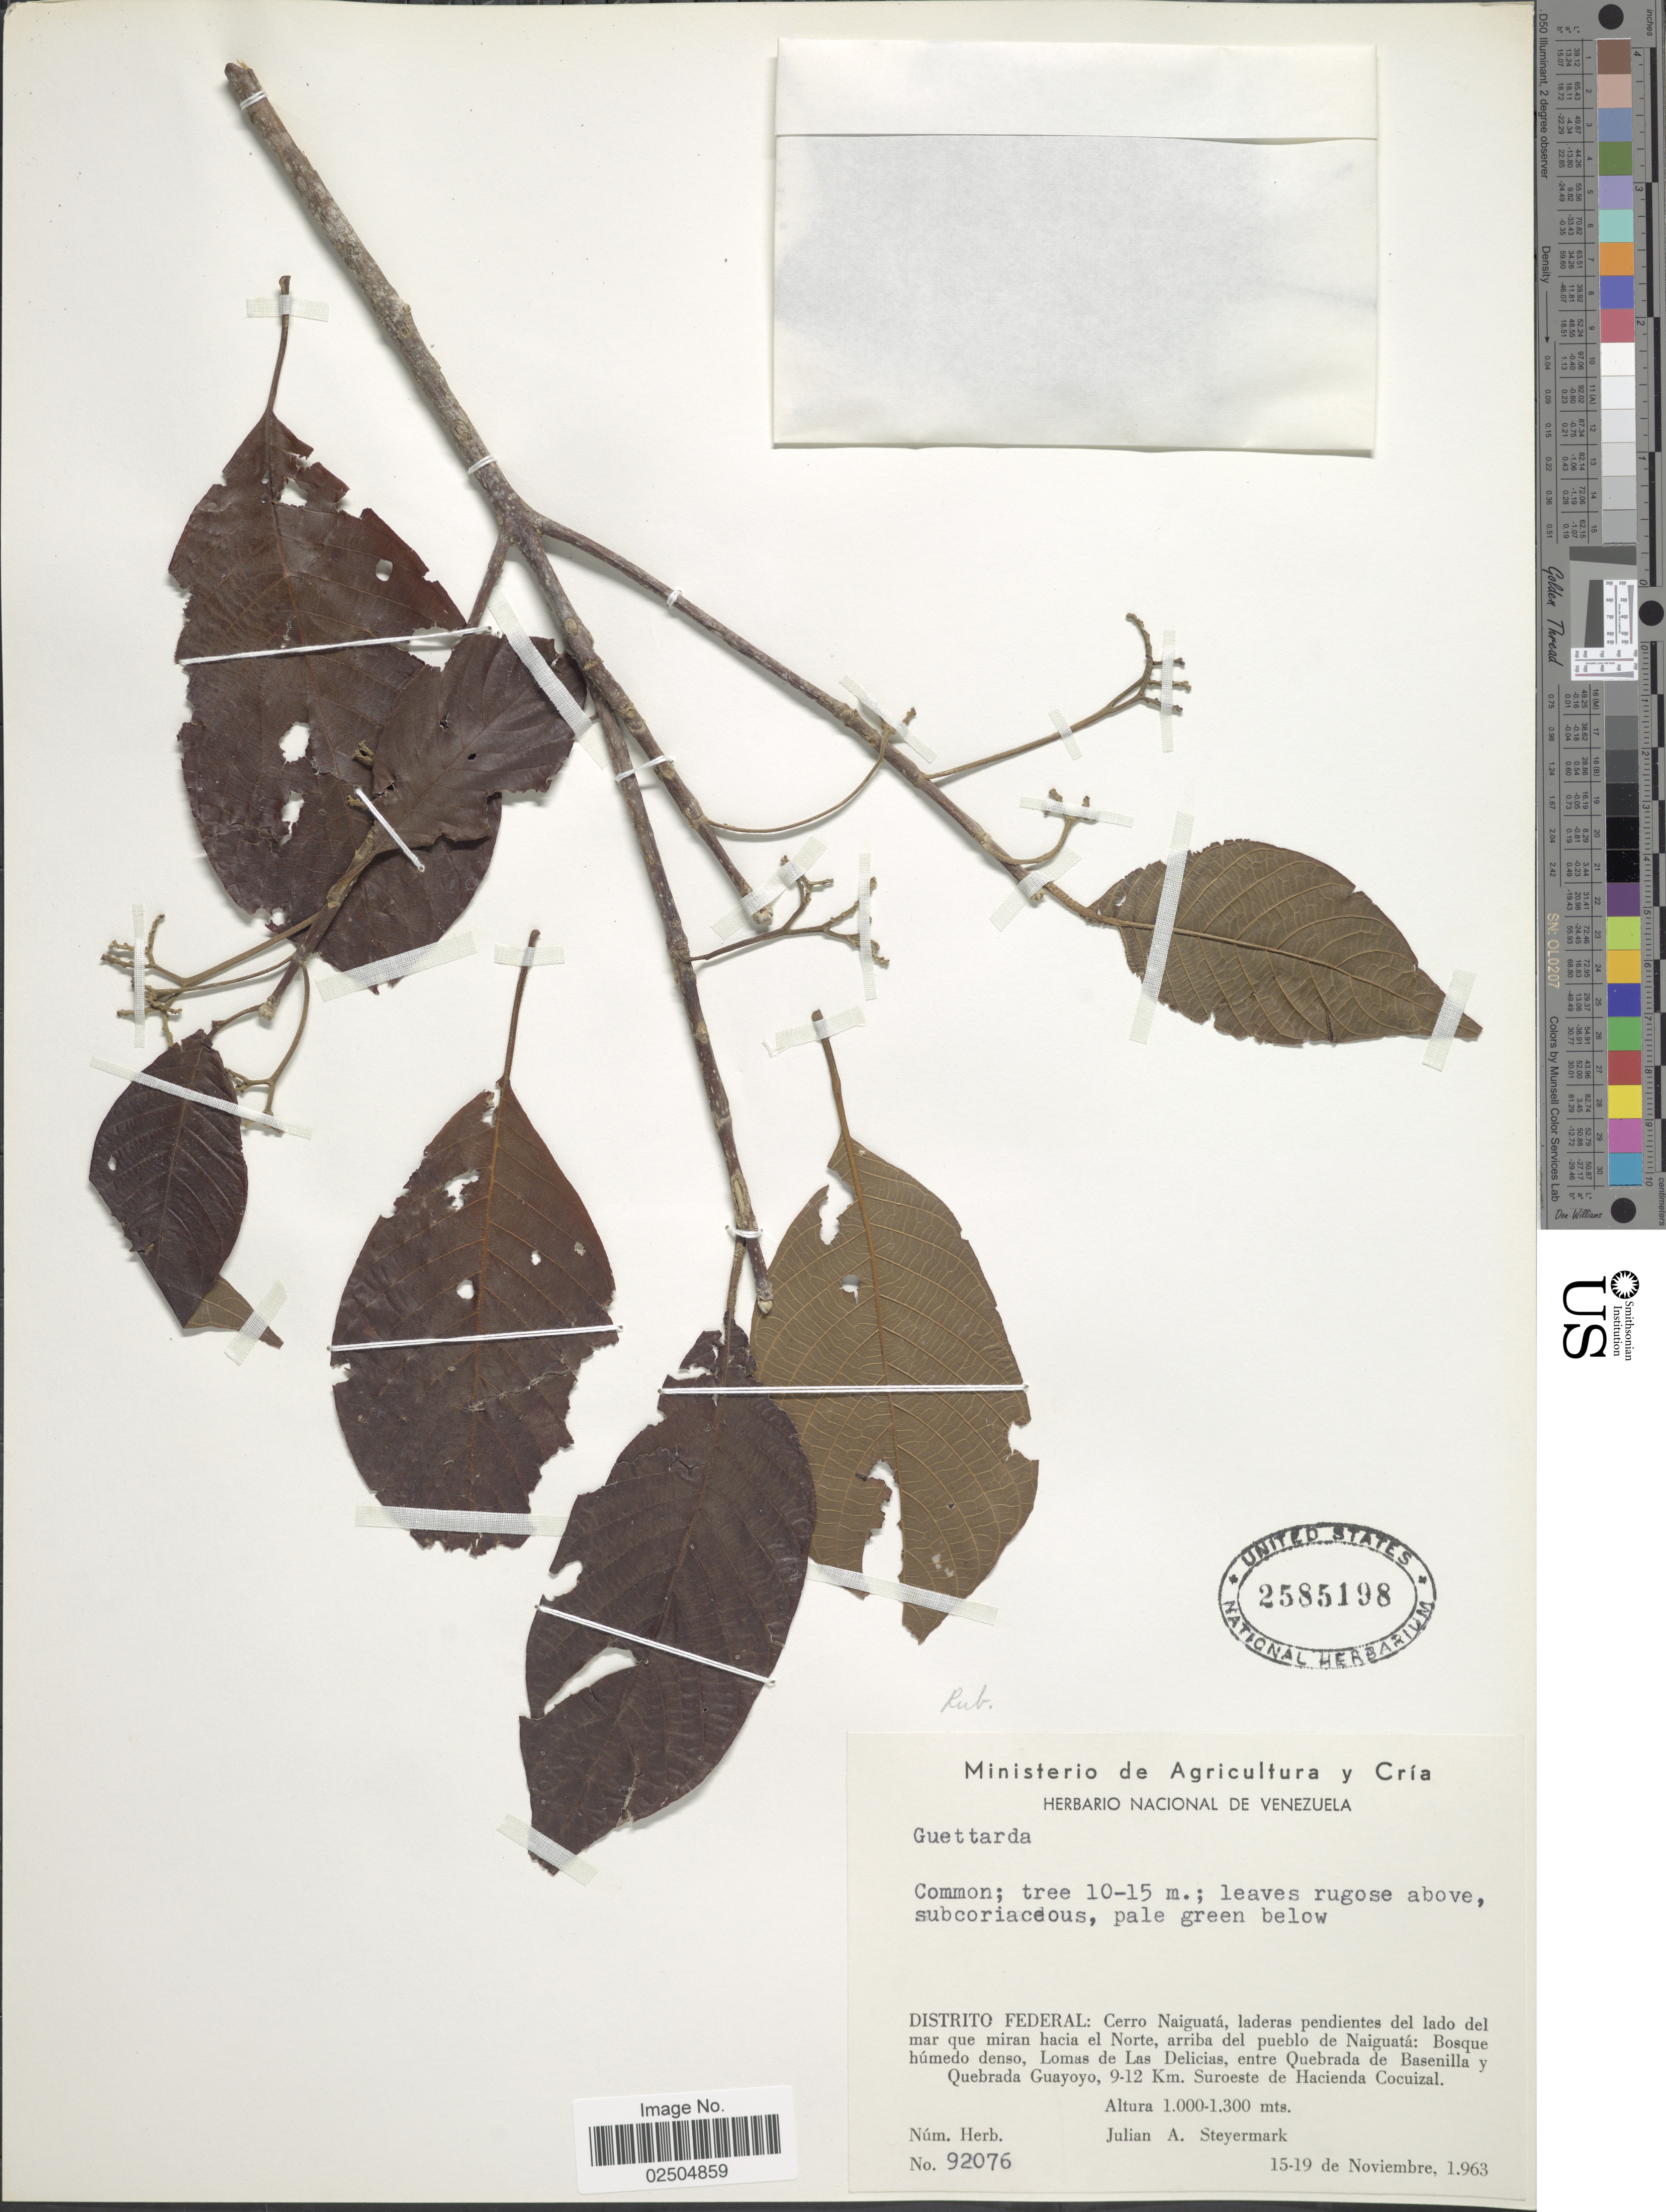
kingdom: Plantae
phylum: Tracheophyta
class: Magnoliopsida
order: Gentianales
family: Rubiaceae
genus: Guettarda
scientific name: Guettarda sp.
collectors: J. Steyermark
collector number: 92076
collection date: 1963-11-15/1963-11-19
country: Venezuela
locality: Distrito Federal: Cerro Naiguata, laderas pendientes del lado del mar que miran hacia el Norte, arriba del pueblo de Naiguata: Bosque humedo denso, Lomas de Las Delicias, entre Quebrada de Basenilla y Quebrada Guayoyo, 9-12 km. Suroeste de Hacienda Cocuizal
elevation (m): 1000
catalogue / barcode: US 2585198